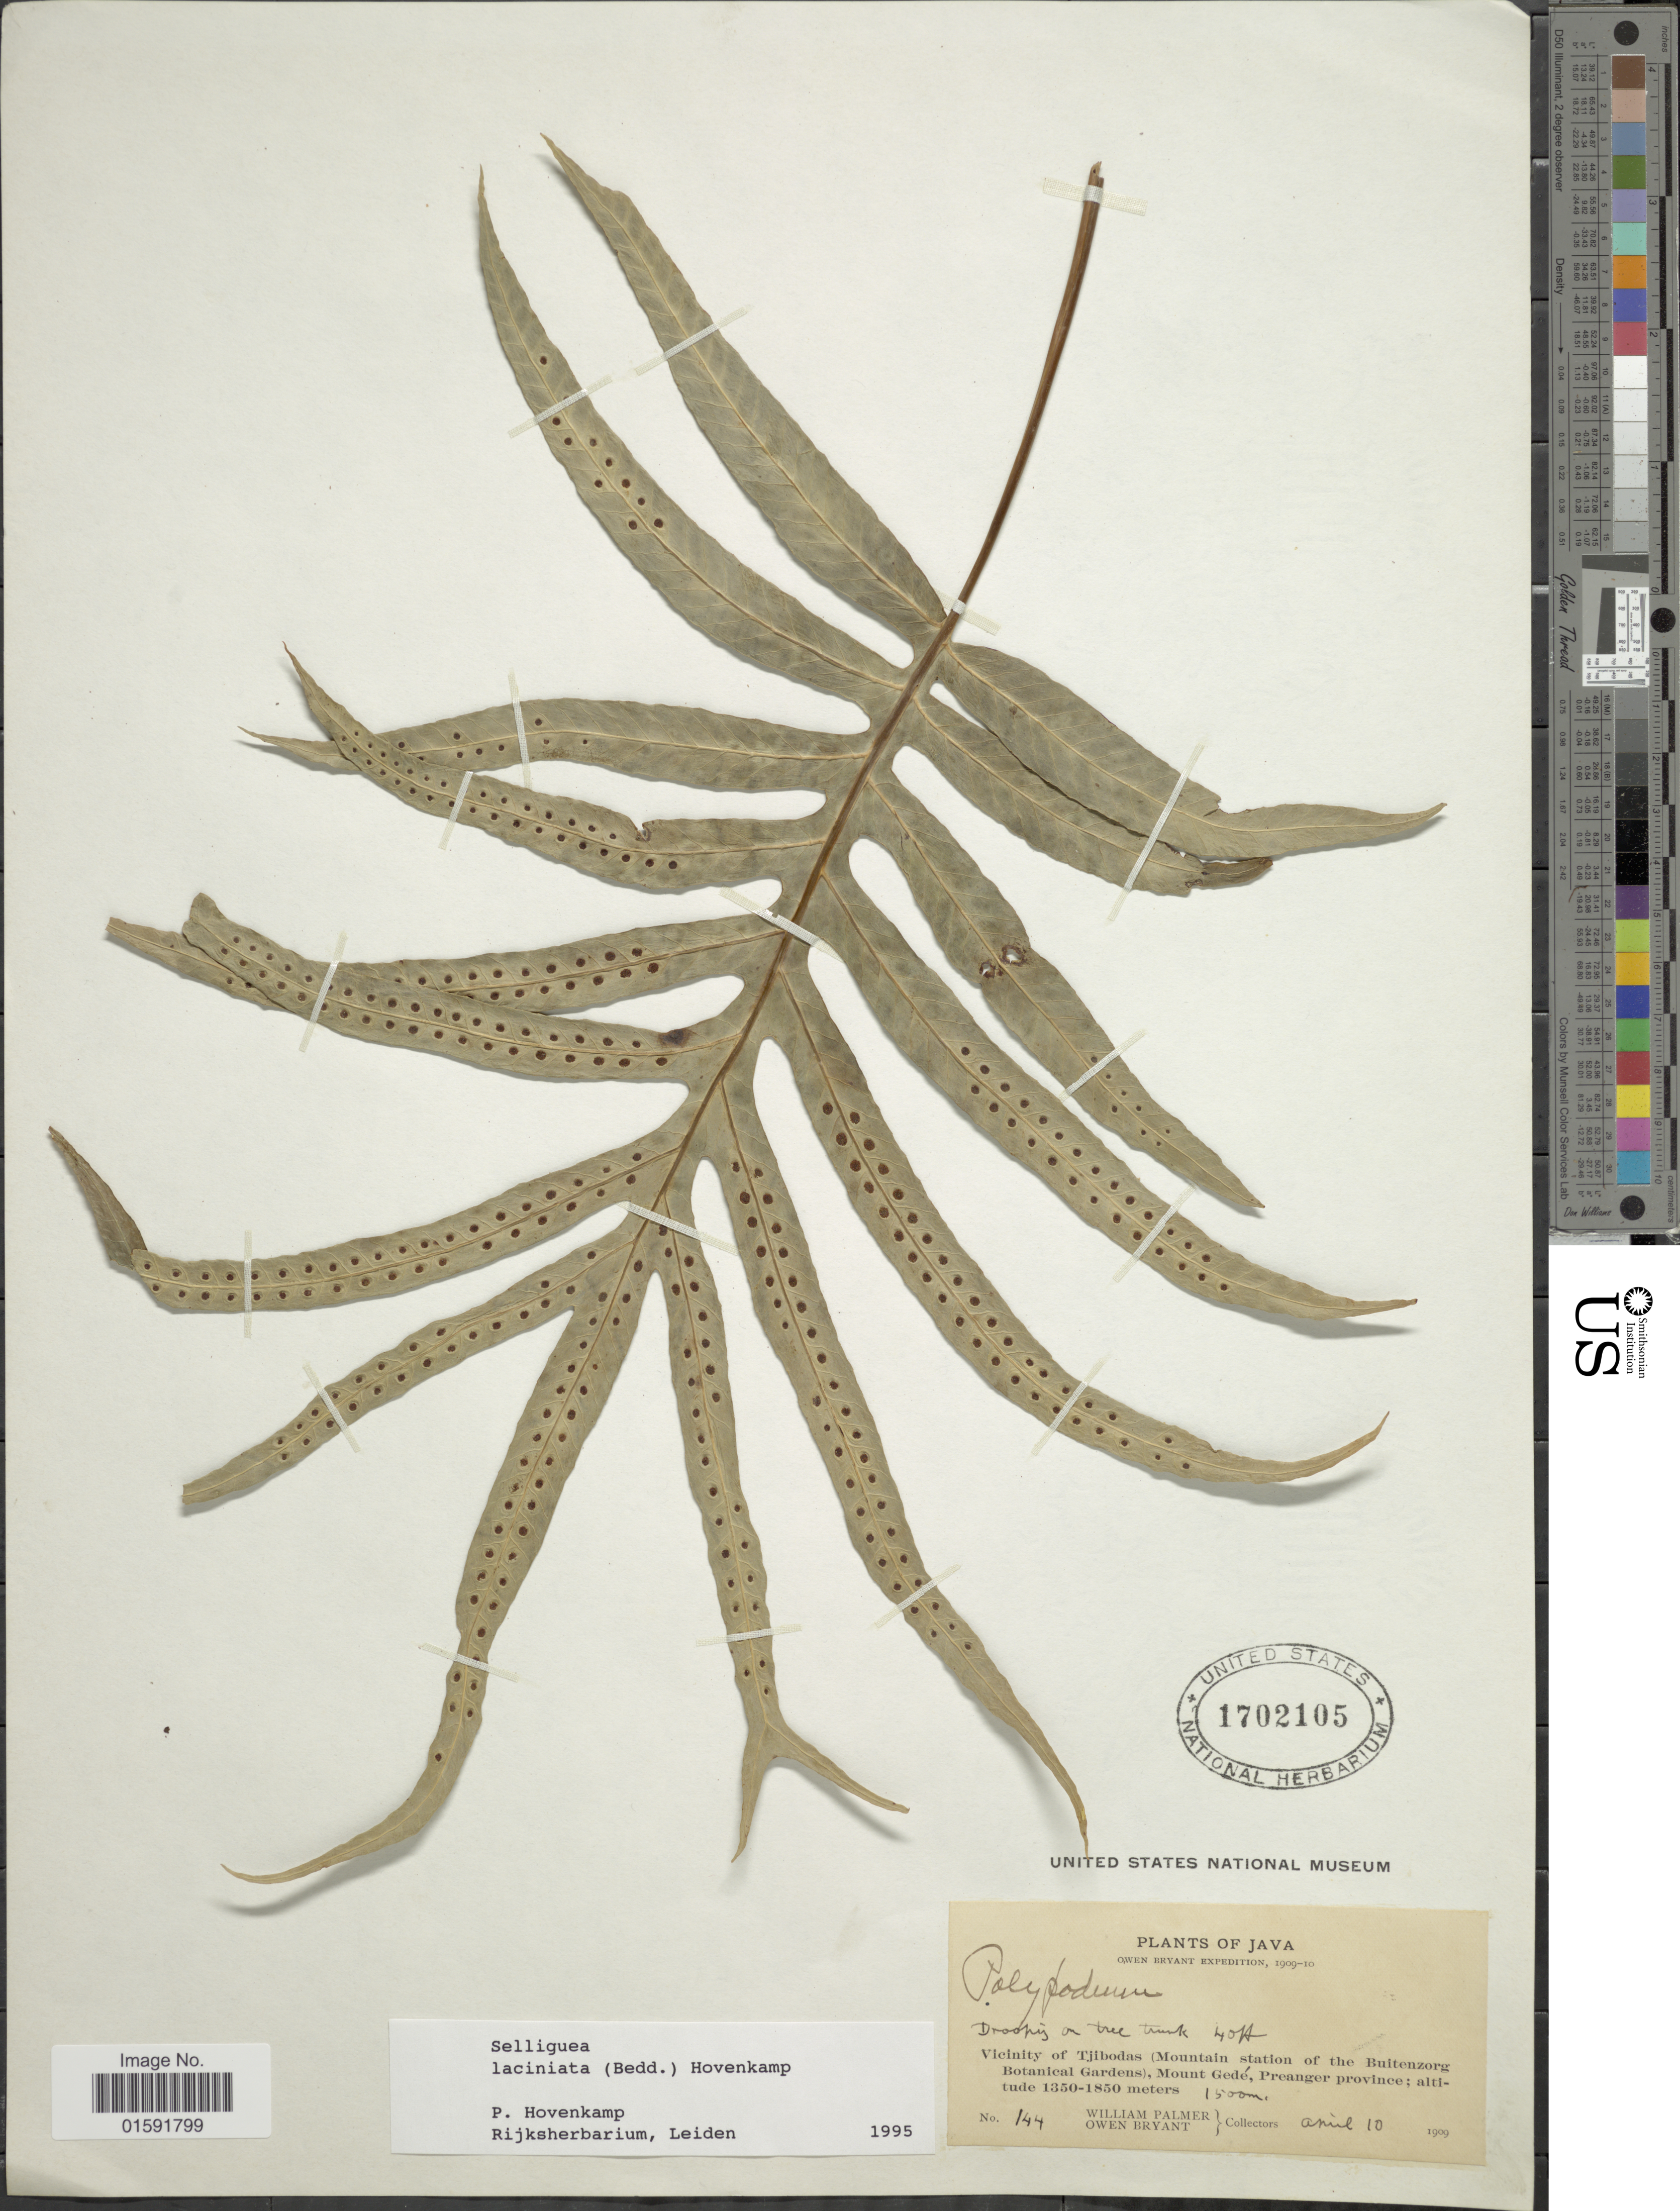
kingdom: Plantae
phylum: Tracheophyta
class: Polypodiopsida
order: Polypodiales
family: Polypodiaceae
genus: Selliguea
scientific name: Selliguea laciniata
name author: (C. Presl) Hovenkamp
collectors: W. Palmer & O. Bryant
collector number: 144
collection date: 1909-04-10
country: Indonesia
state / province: Java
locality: Vicinity of Tjibodas (Mountain station of the Buitenzorg Botanical Garden), Mount Gedé, Preanger Province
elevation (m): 1500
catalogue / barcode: US 1702105